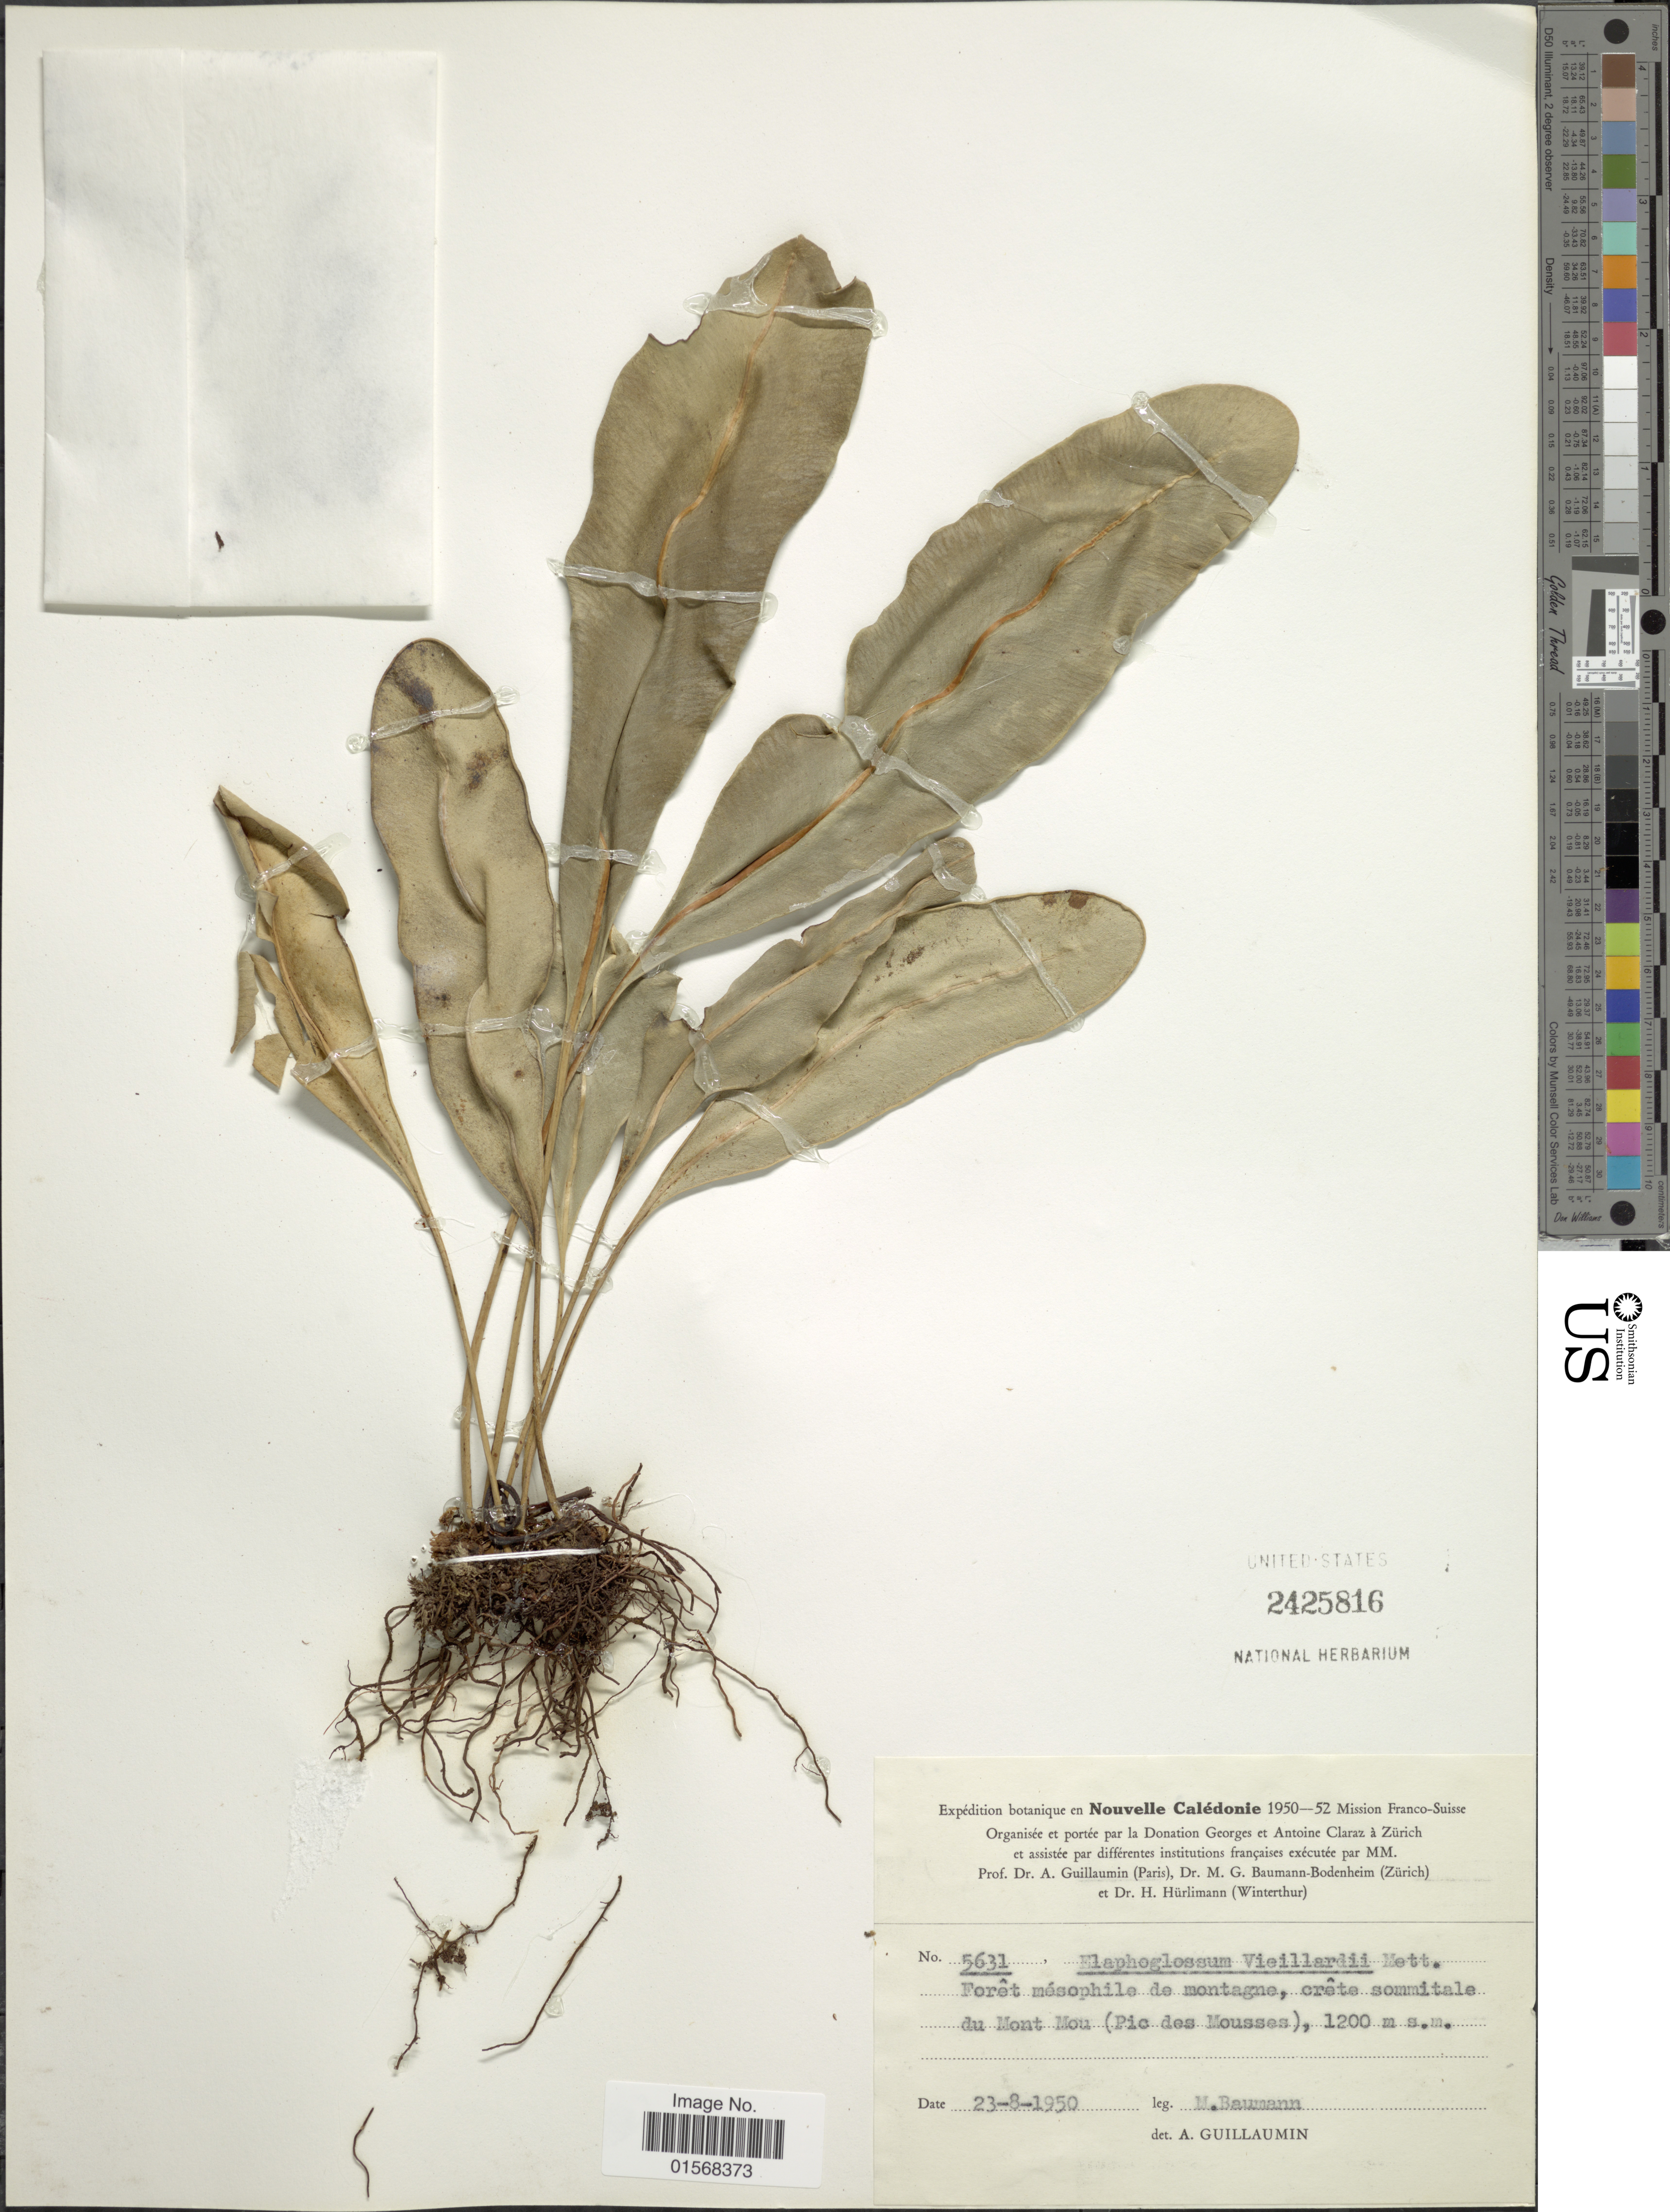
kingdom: Plantae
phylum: Tracheophyta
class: Polypodiopsida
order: Polypodiales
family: Dryopteridaceae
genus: Elaphoglossum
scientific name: Elaphoglossum vieillardii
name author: (Mett.) T. Moore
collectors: M. Baumann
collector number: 5631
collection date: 1950-08-23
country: New Caledonia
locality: Nouvelle Caledonie. Foret mesophile de montagne, crete sommitale du Mont Mou (Pic des Mousses).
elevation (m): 1200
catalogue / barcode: US 2425816